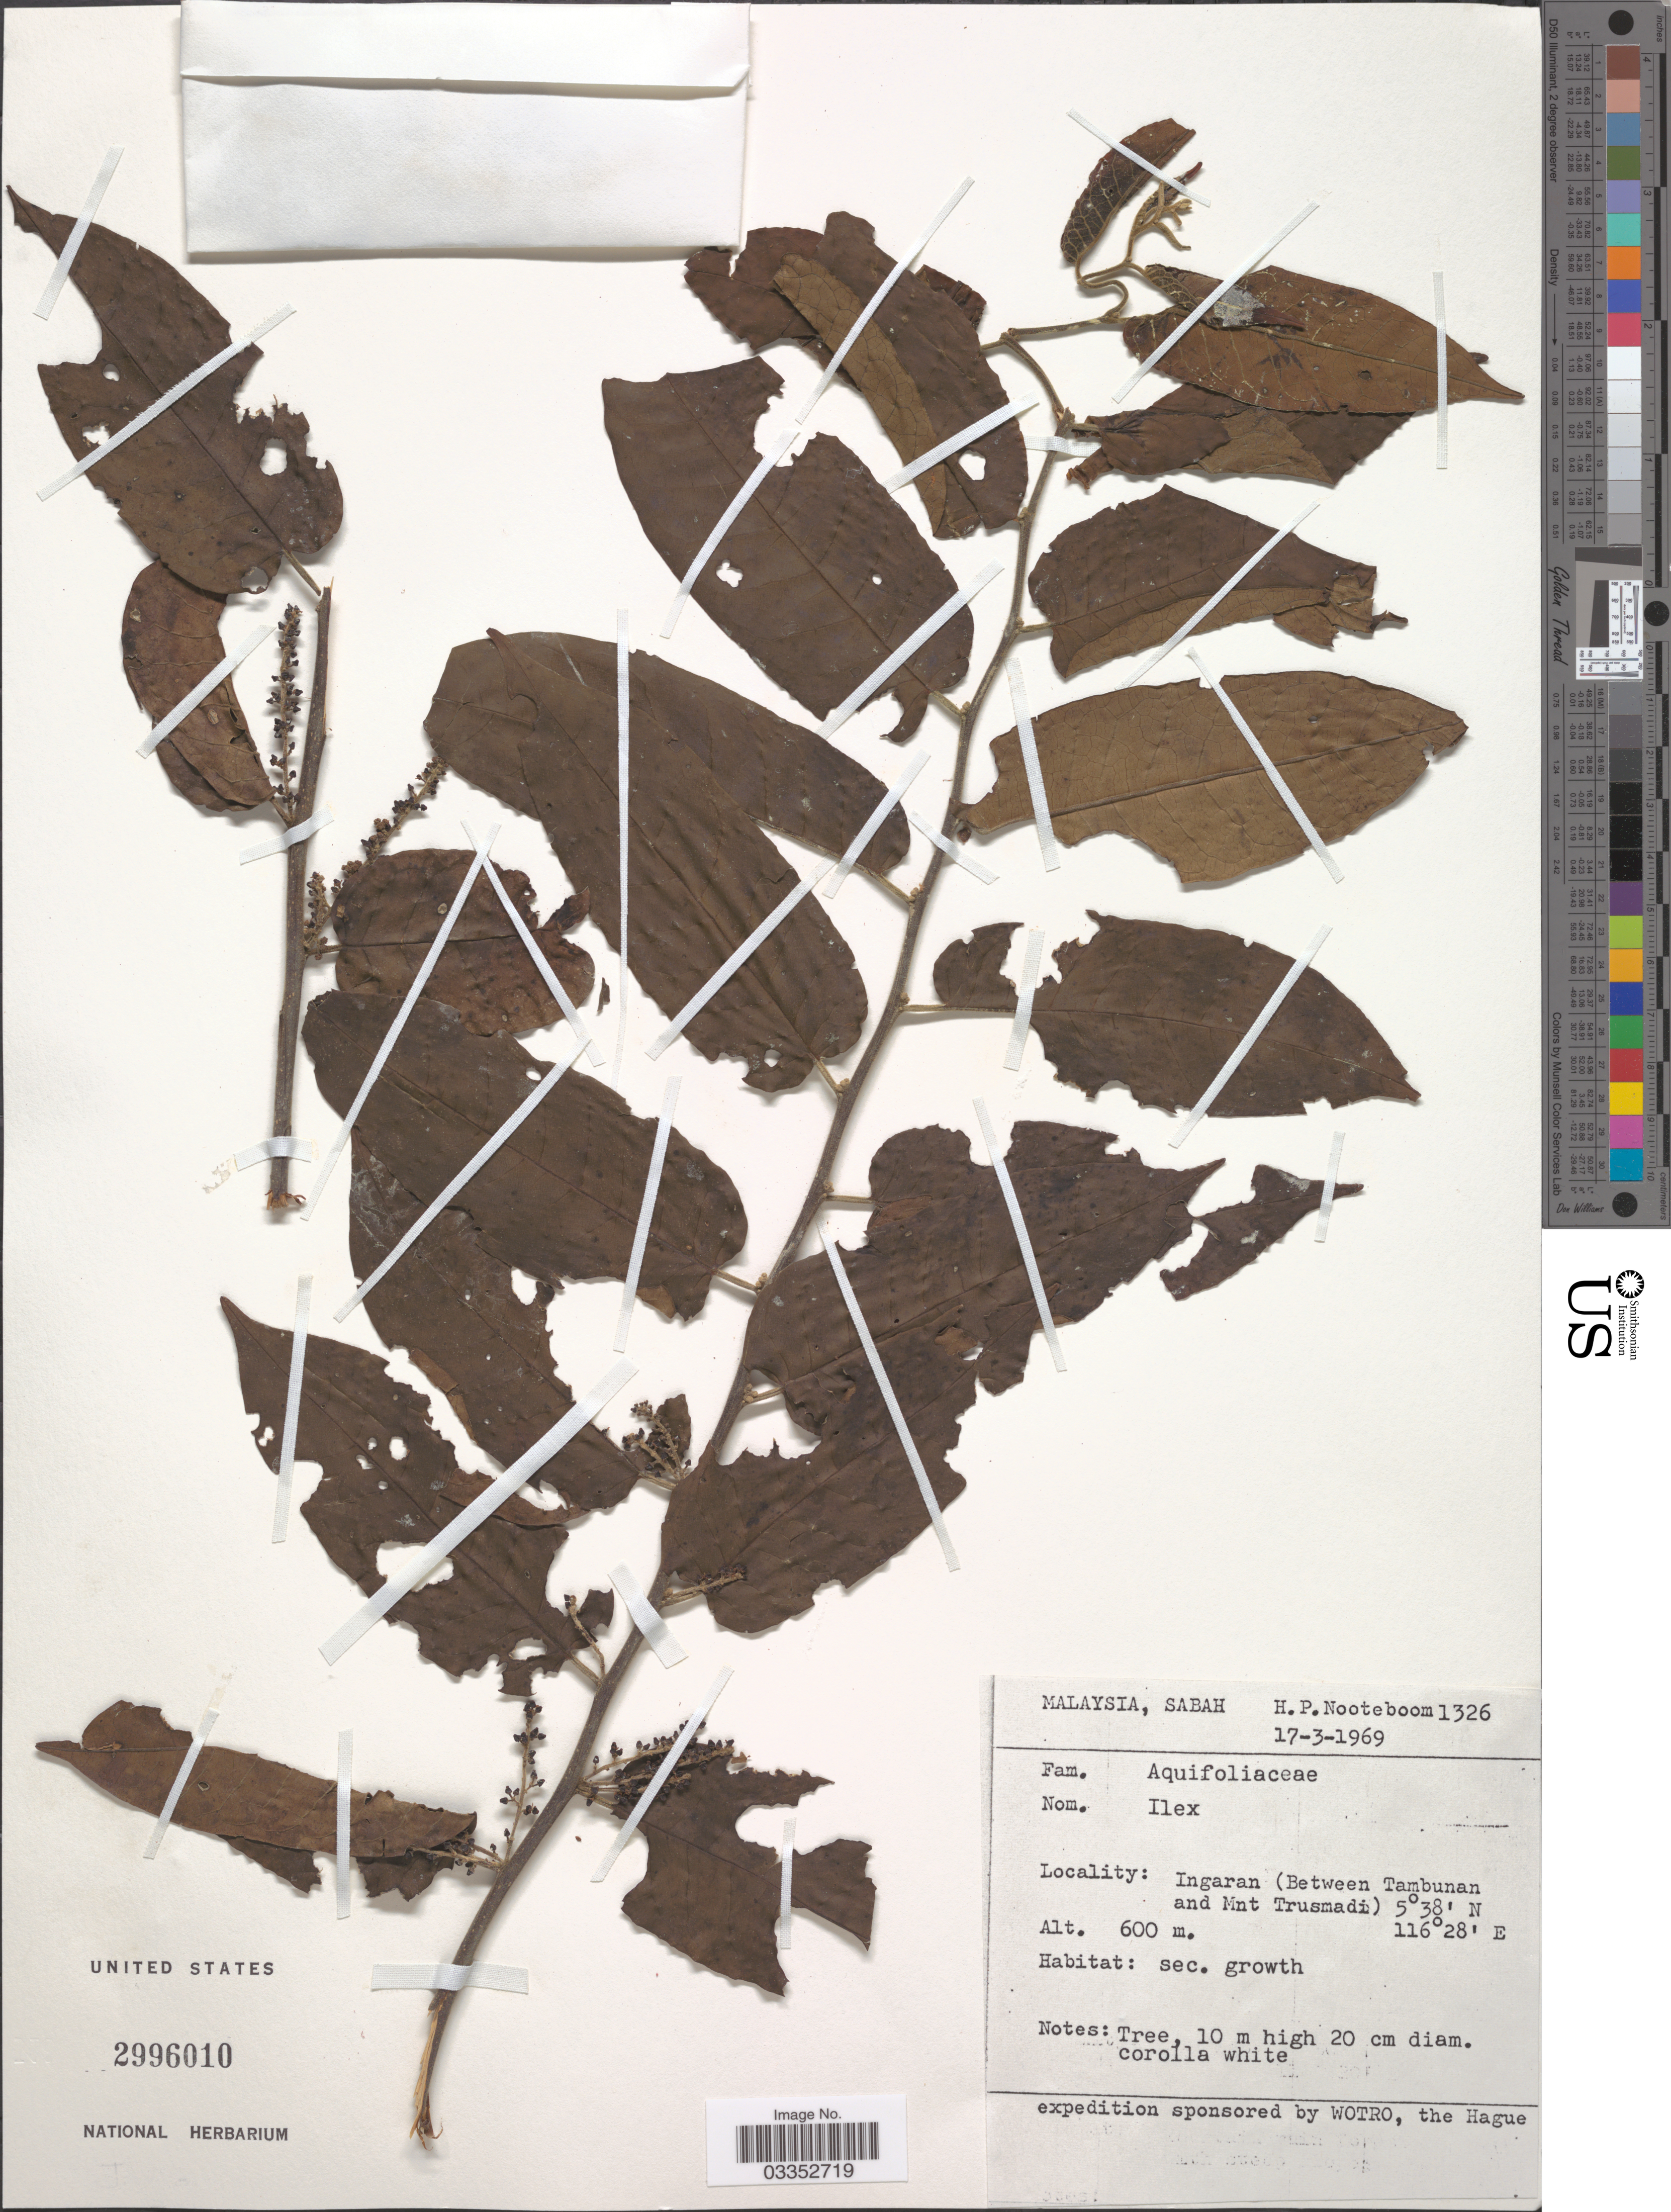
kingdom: Plantae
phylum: Tracheophyta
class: Magnoliopsida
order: Aquifoliales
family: Aquifoliaceae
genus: Ilex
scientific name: Ilex sp.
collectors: H. P. Nooteboom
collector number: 1326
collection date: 1969-03-17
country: Malaysia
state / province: Sabah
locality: Ingaran (Between Tambunan and Mnt Trusmadi).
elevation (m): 600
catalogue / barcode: US 2996010